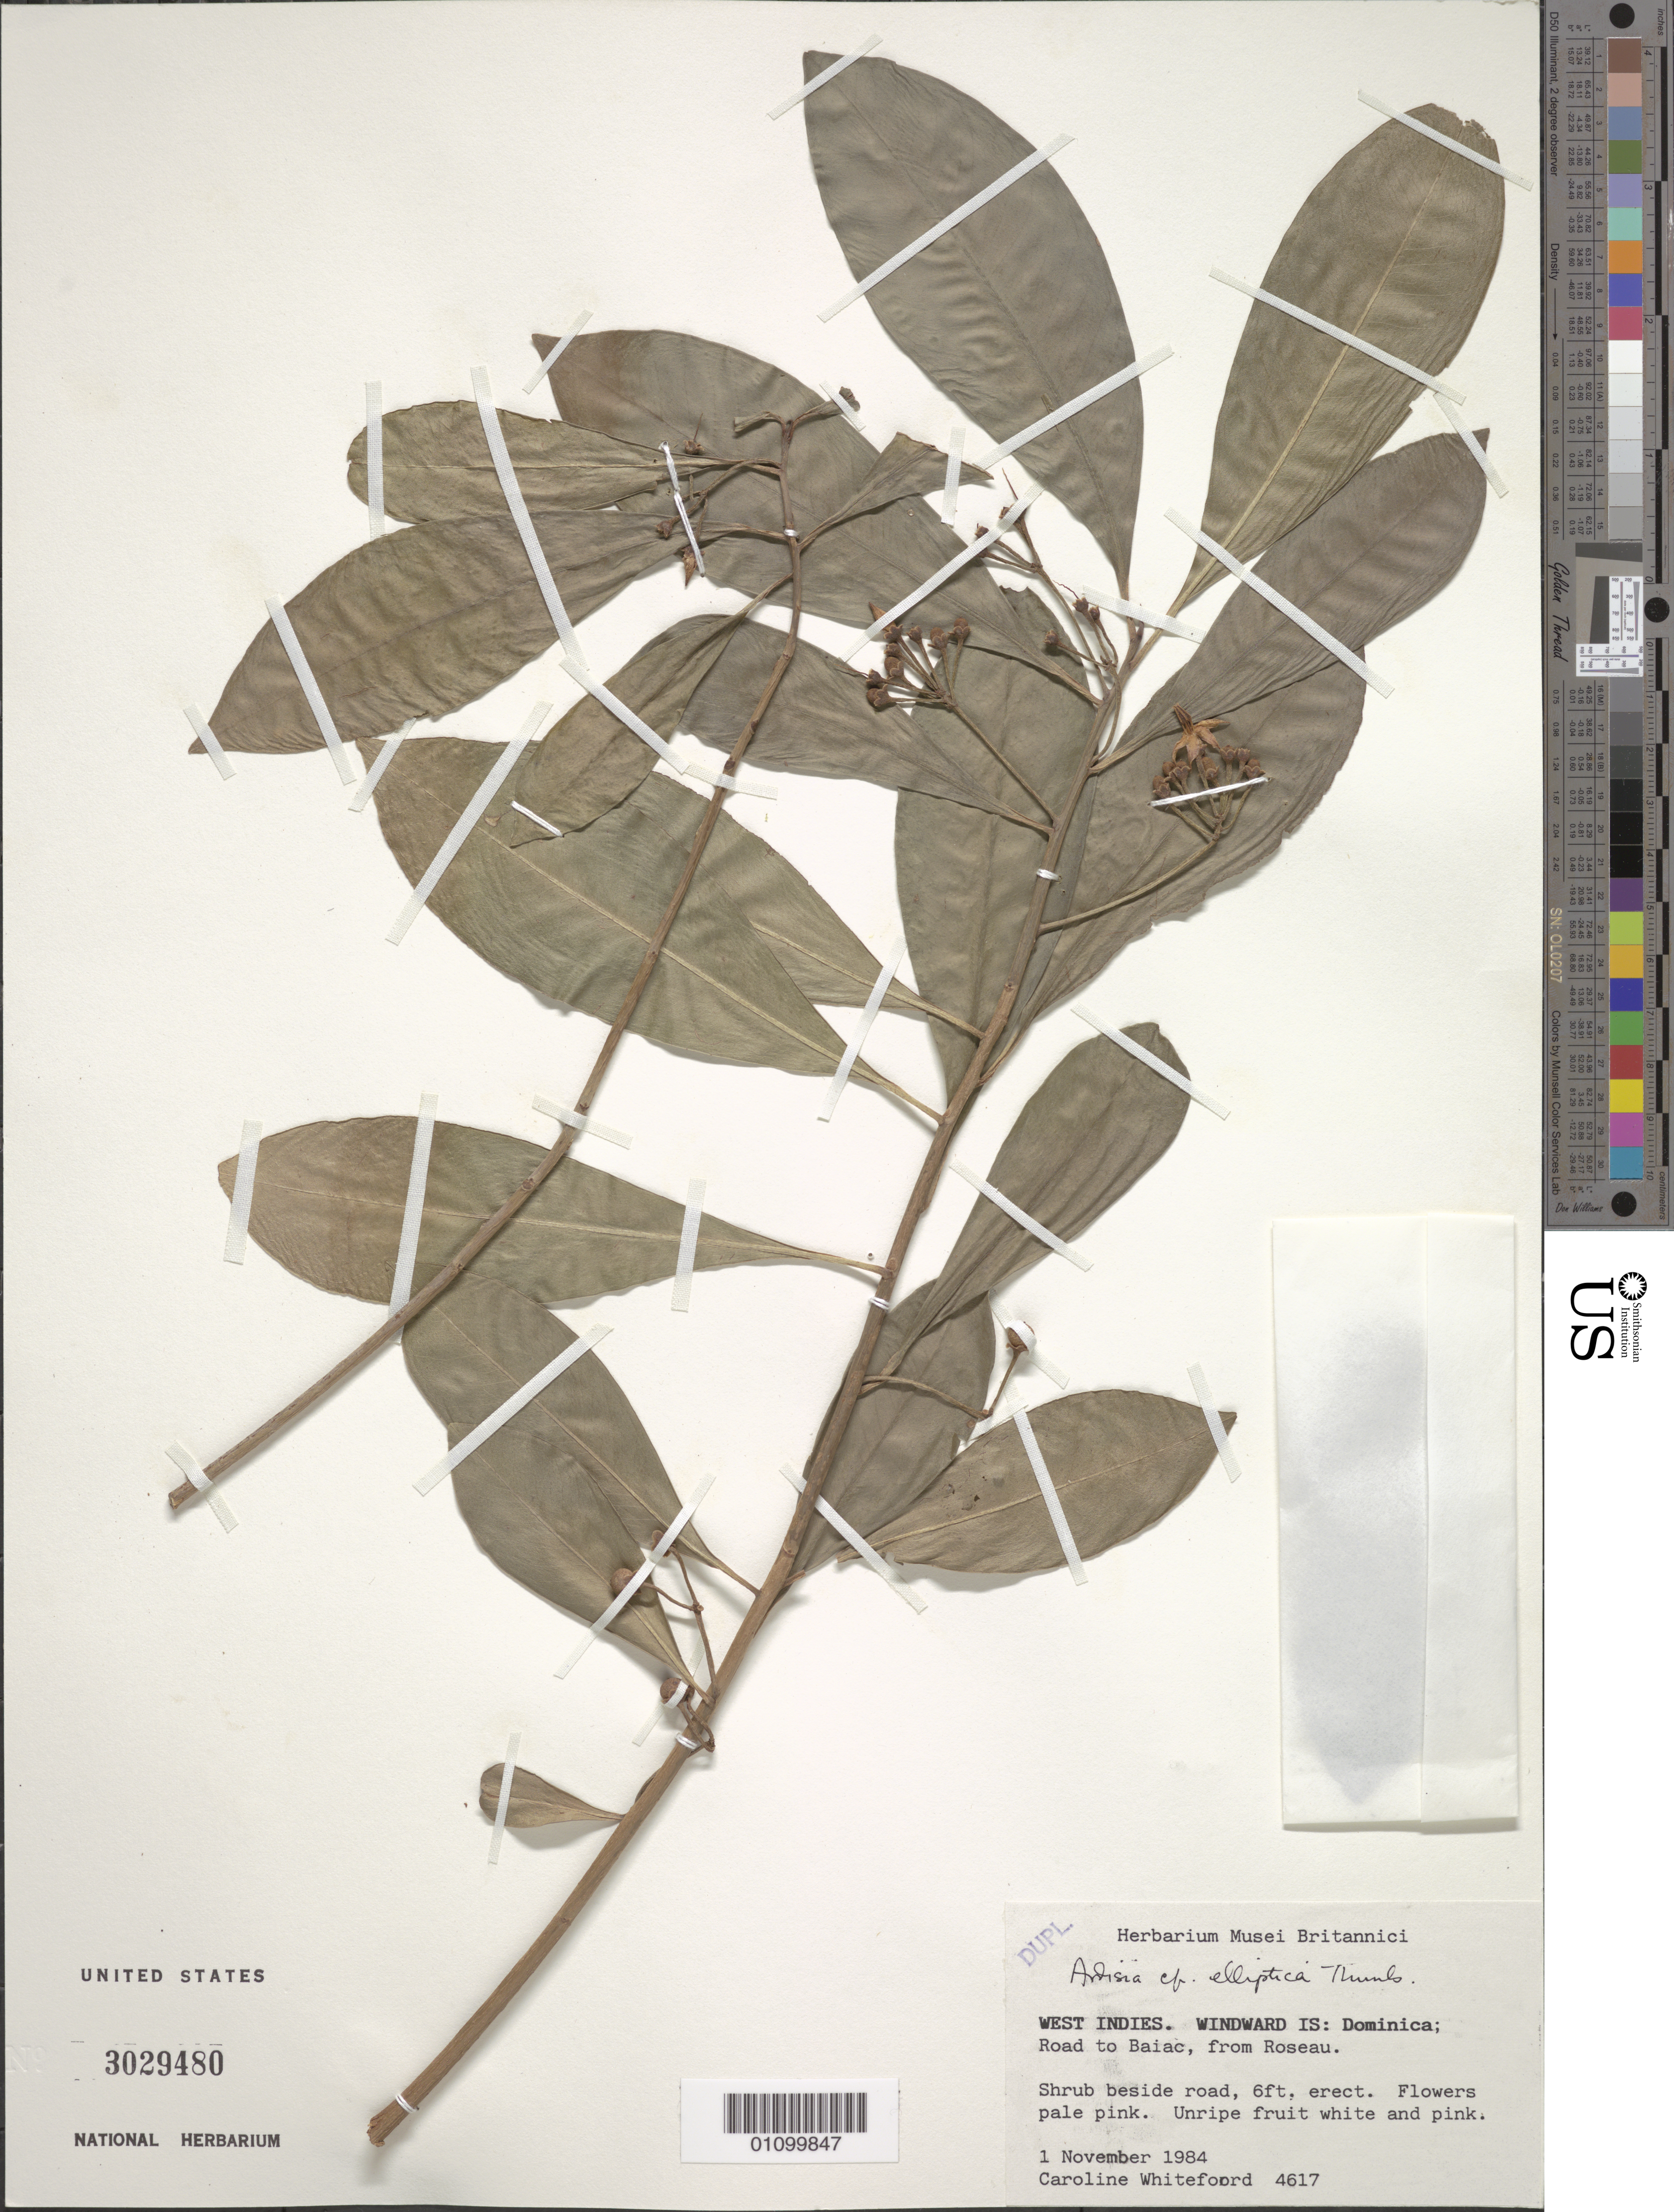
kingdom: Plantae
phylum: Tracheophyta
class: Magnoliopsida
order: Ericales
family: Primulaceae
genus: Ardisia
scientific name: Ardisia elliptica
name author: Thunb.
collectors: C. Whitefoord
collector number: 4617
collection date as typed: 01 Nov 1984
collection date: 1984-11-01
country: Dominica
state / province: St. George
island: Dominica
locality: Windward IS: Road to Baiac, from Roseau.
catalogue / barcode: US 3029480